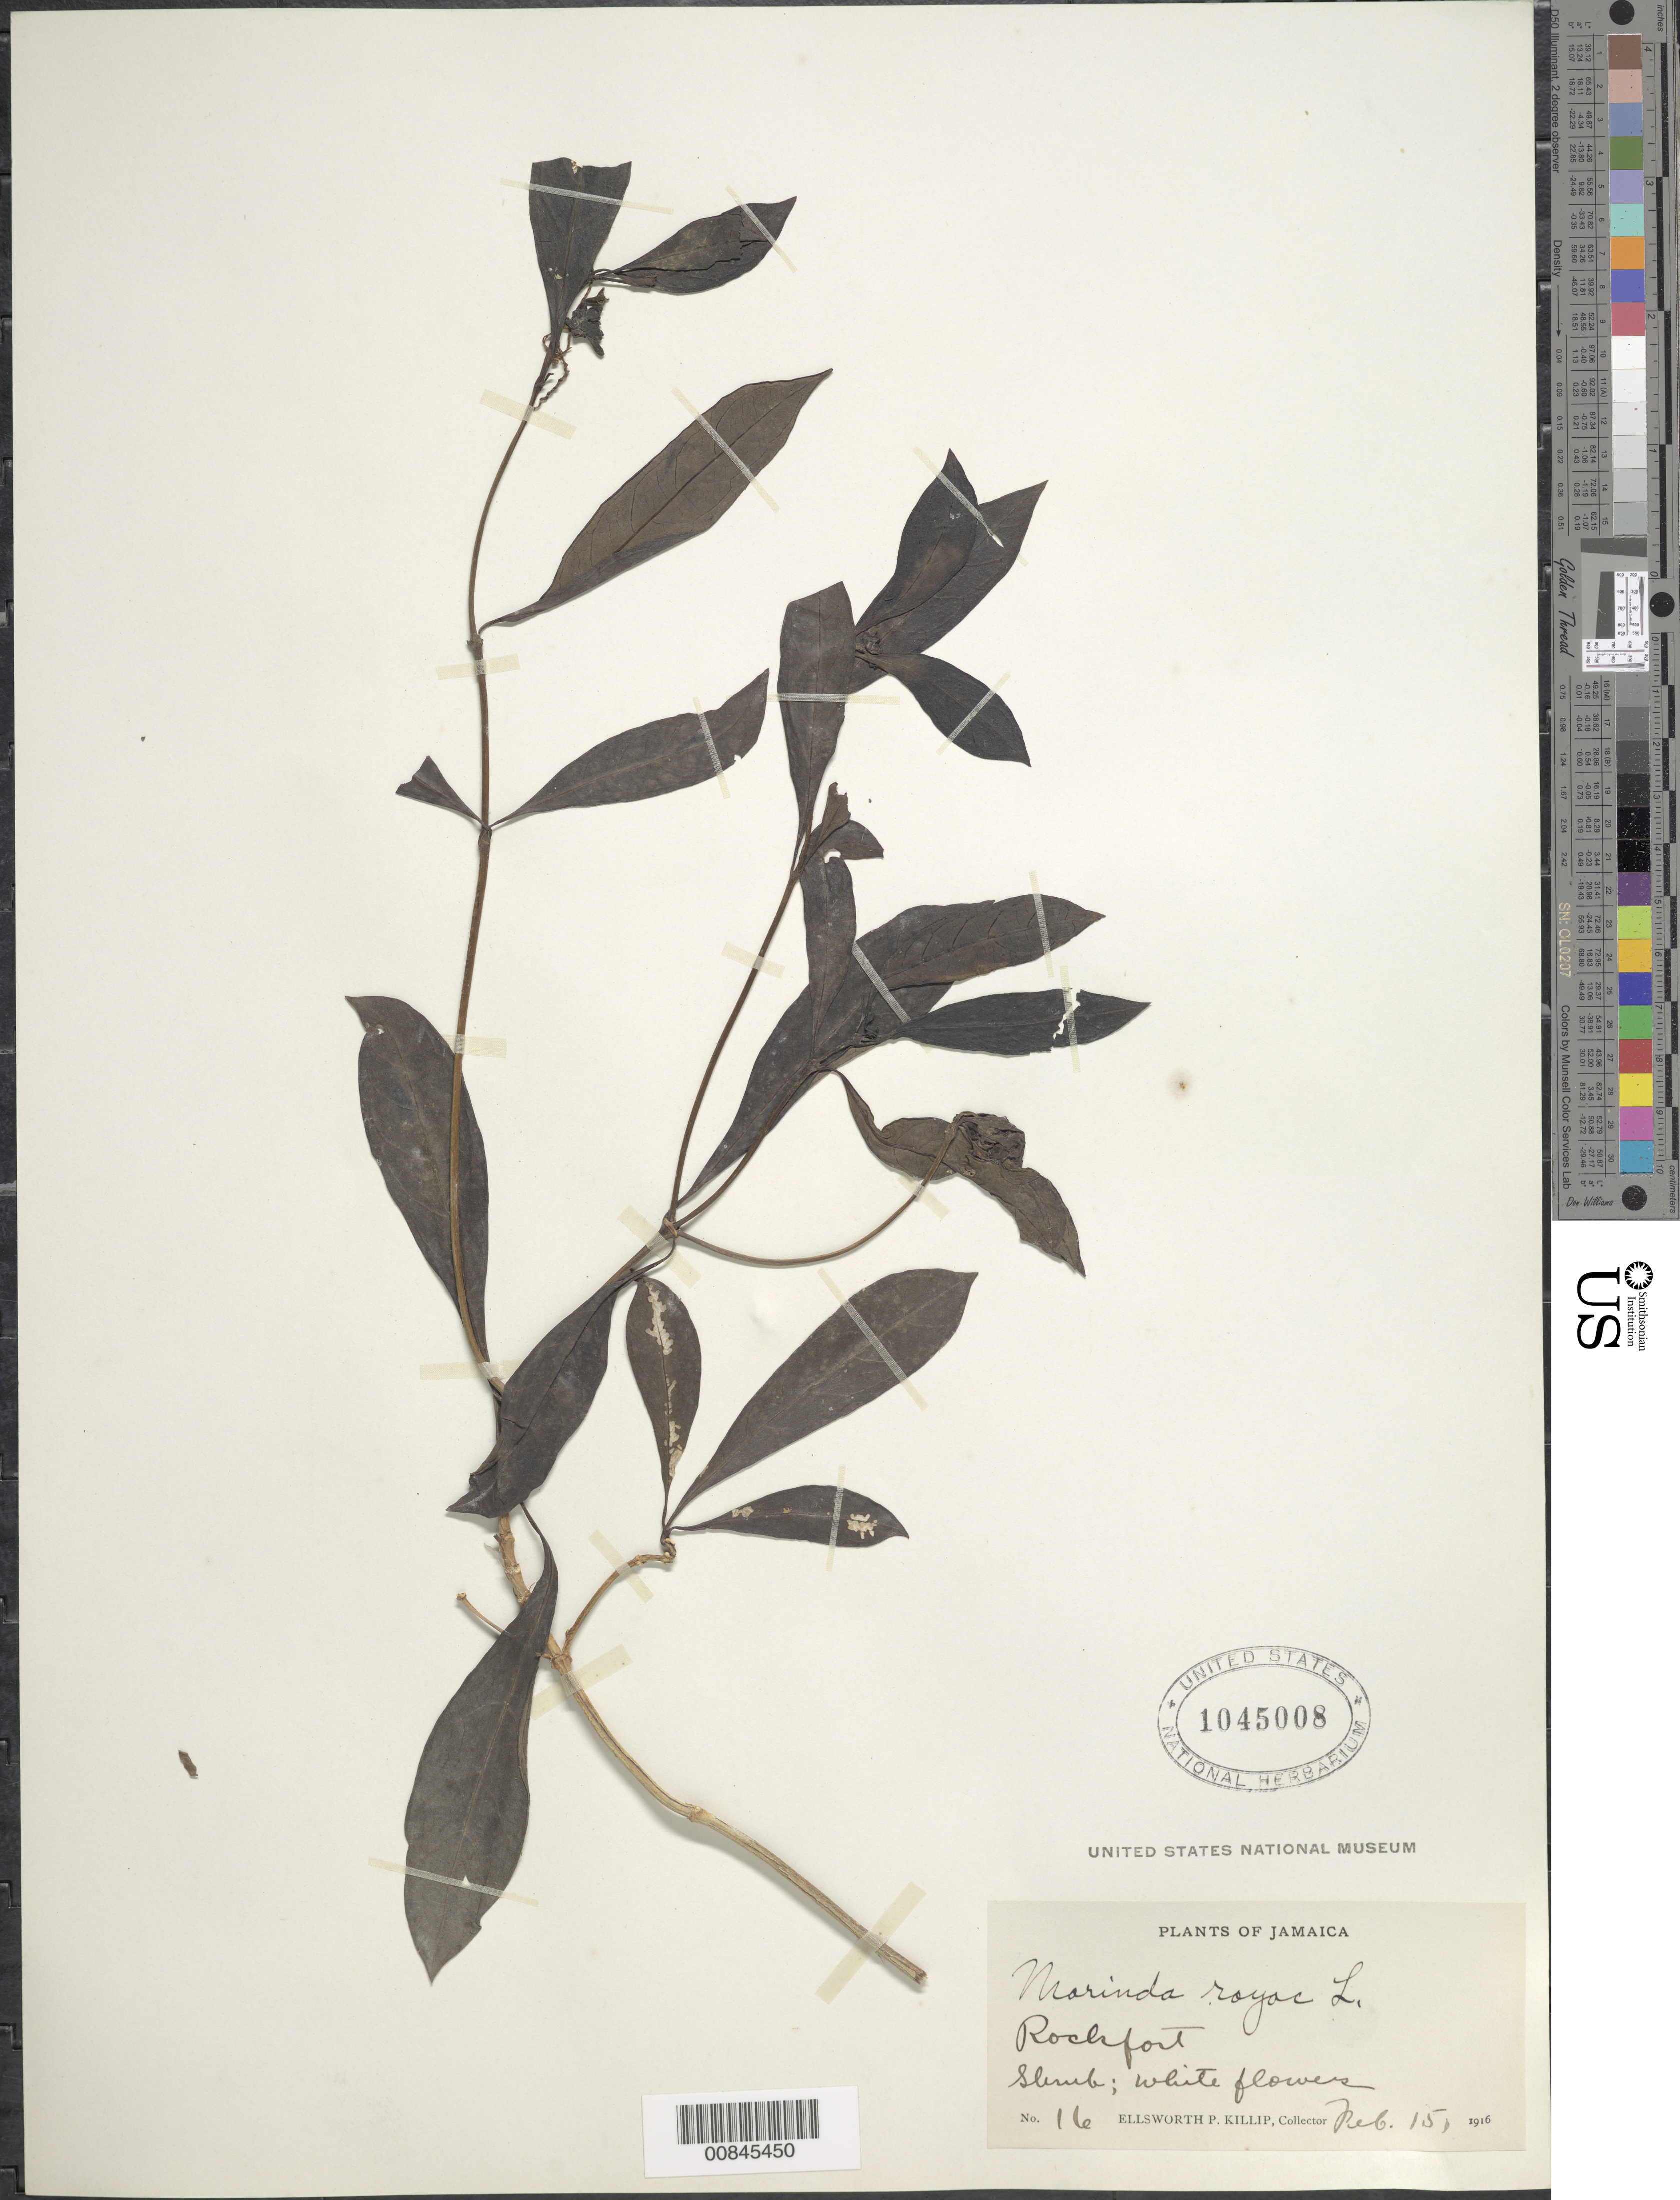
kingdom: Plantae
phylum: Tracheophyta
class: Magnoliopsida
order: Gentianales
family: Rubiaceae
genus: Morinda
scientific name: Morinda royoc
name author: L.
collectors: E. P. Killip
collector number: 16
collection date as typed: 15 Feb 1916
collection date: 1916-02-15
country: Jamaica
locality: Rockfort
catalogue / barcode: US 1045008